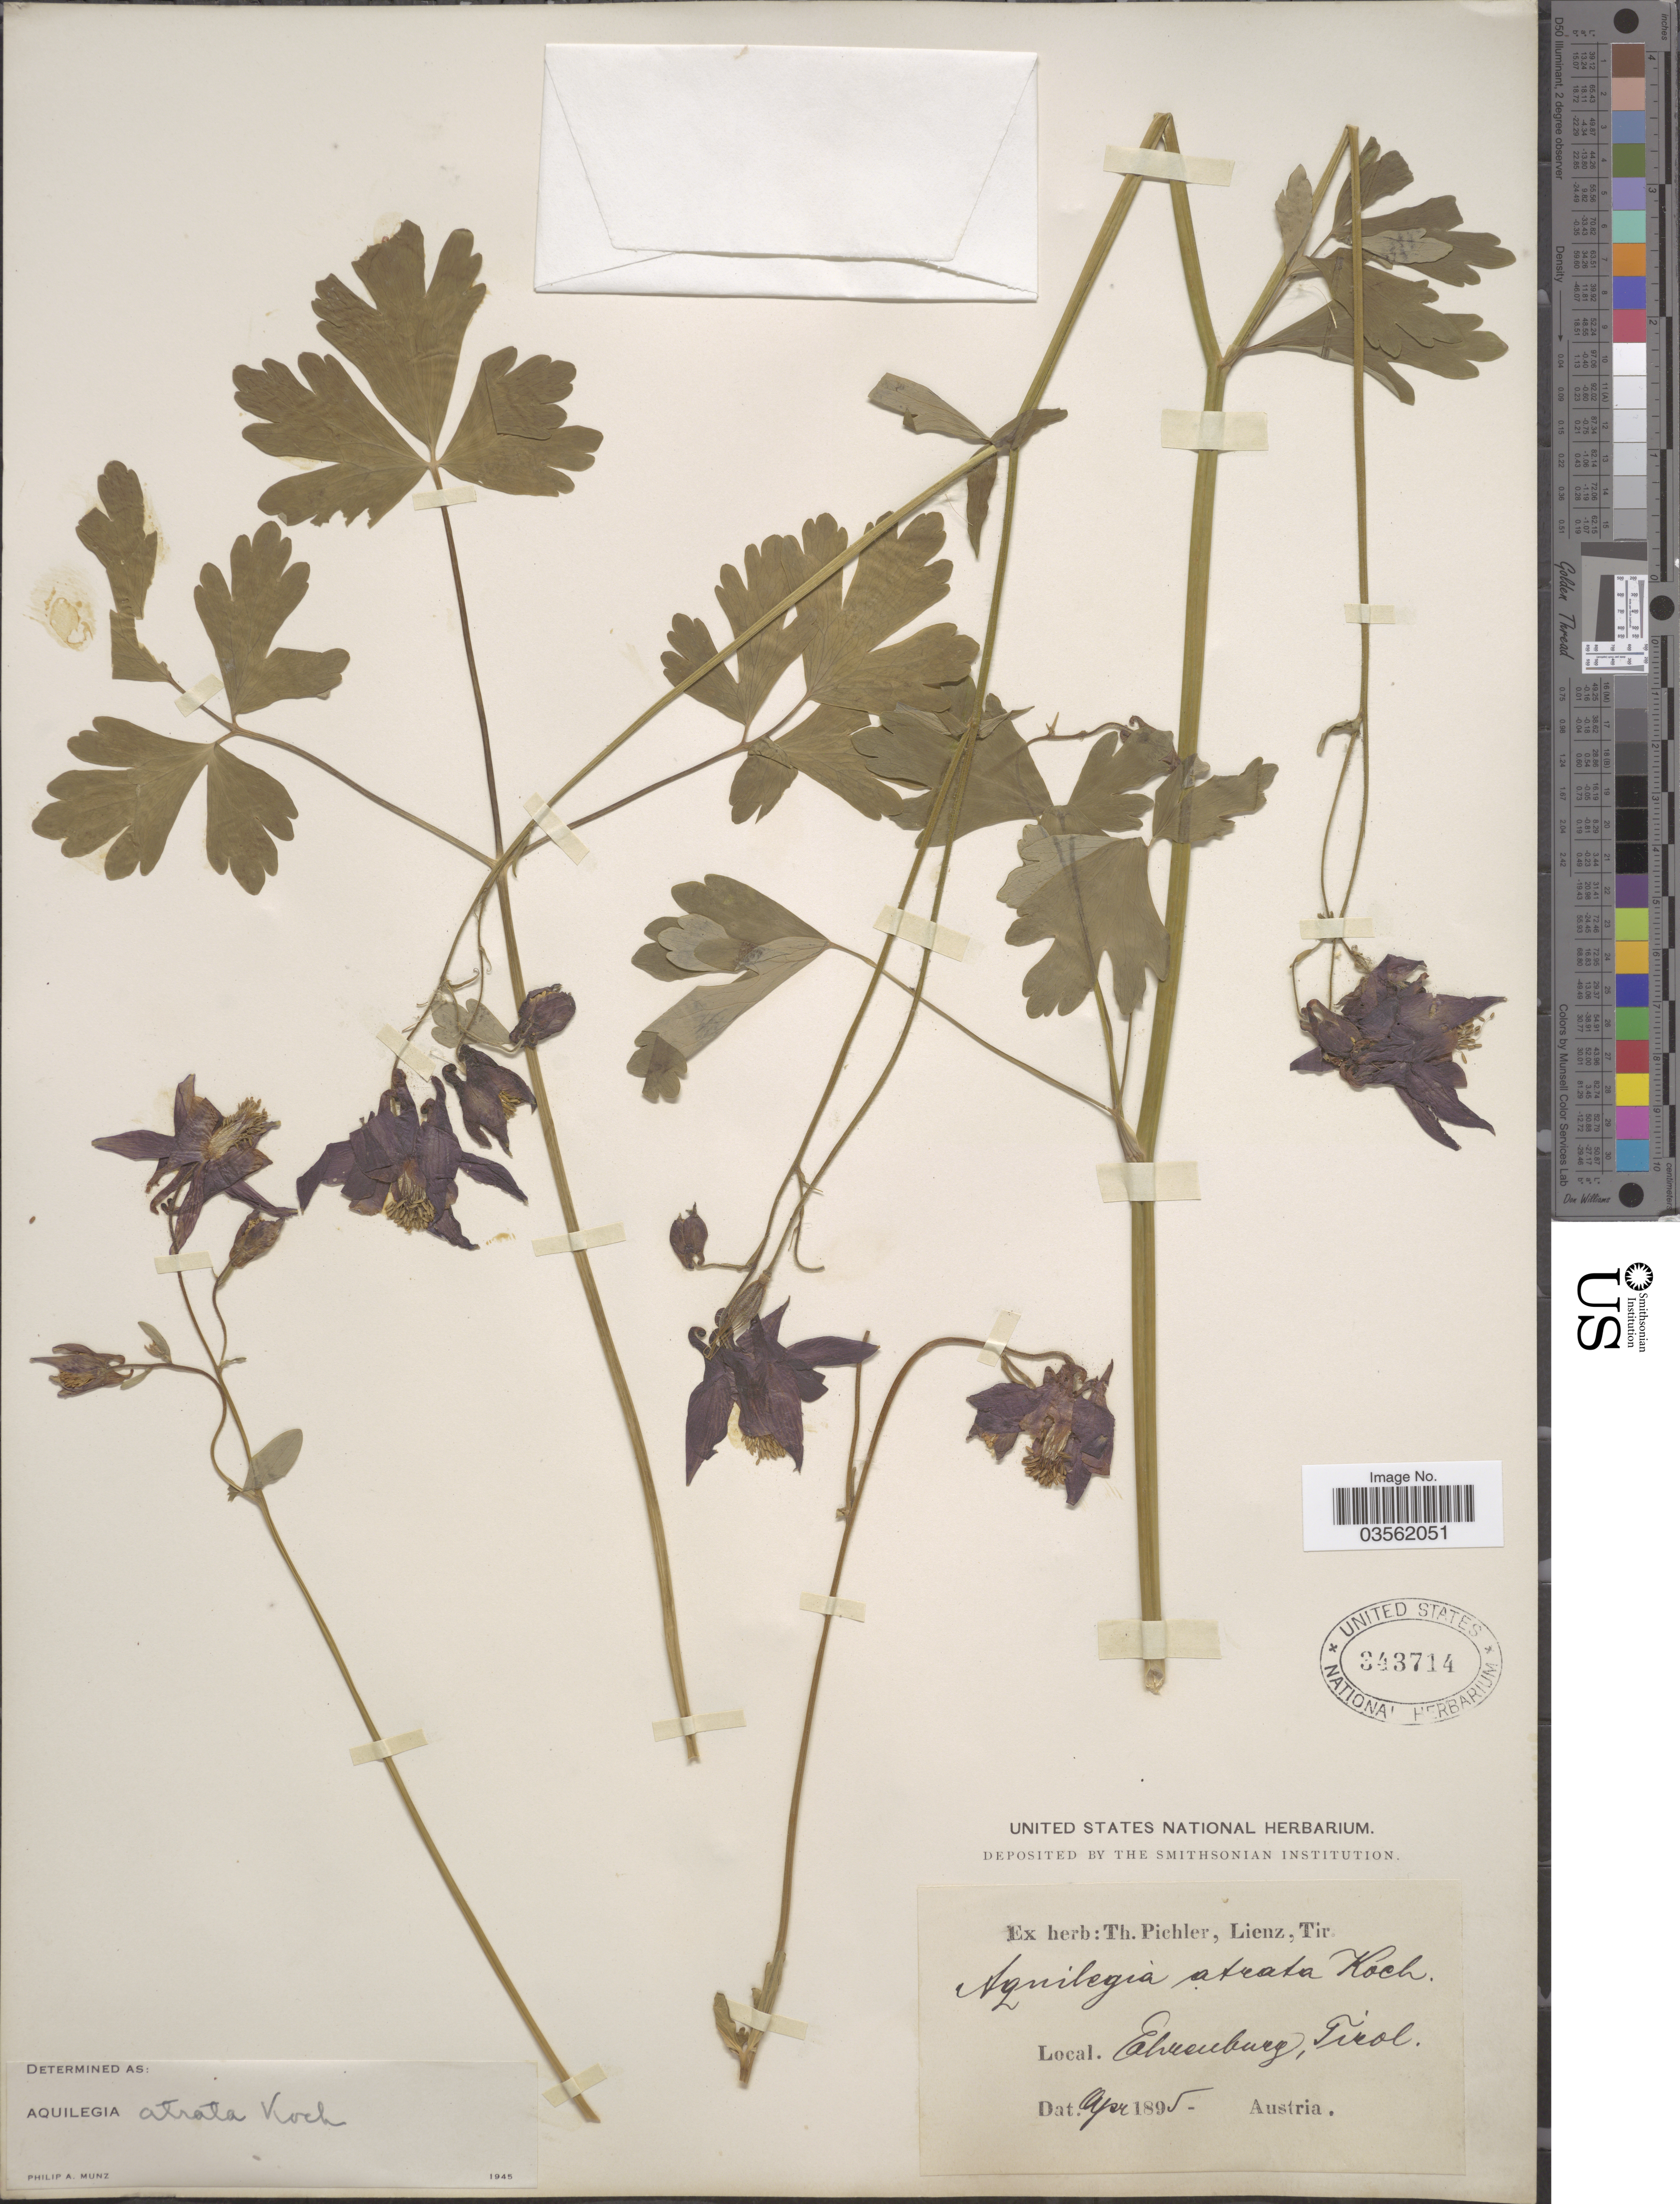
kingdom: Plantae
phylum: Tracheophyta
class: Magnoliopsida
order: Ranunculales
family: Ranunculaceae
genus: Aquilegia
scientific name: Aquilegia atrata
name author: Koch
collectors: ex herb. T. Pichler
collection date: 1895-04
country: Austria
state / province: Tirol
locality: Ehrenburg.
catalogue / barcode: US 343714